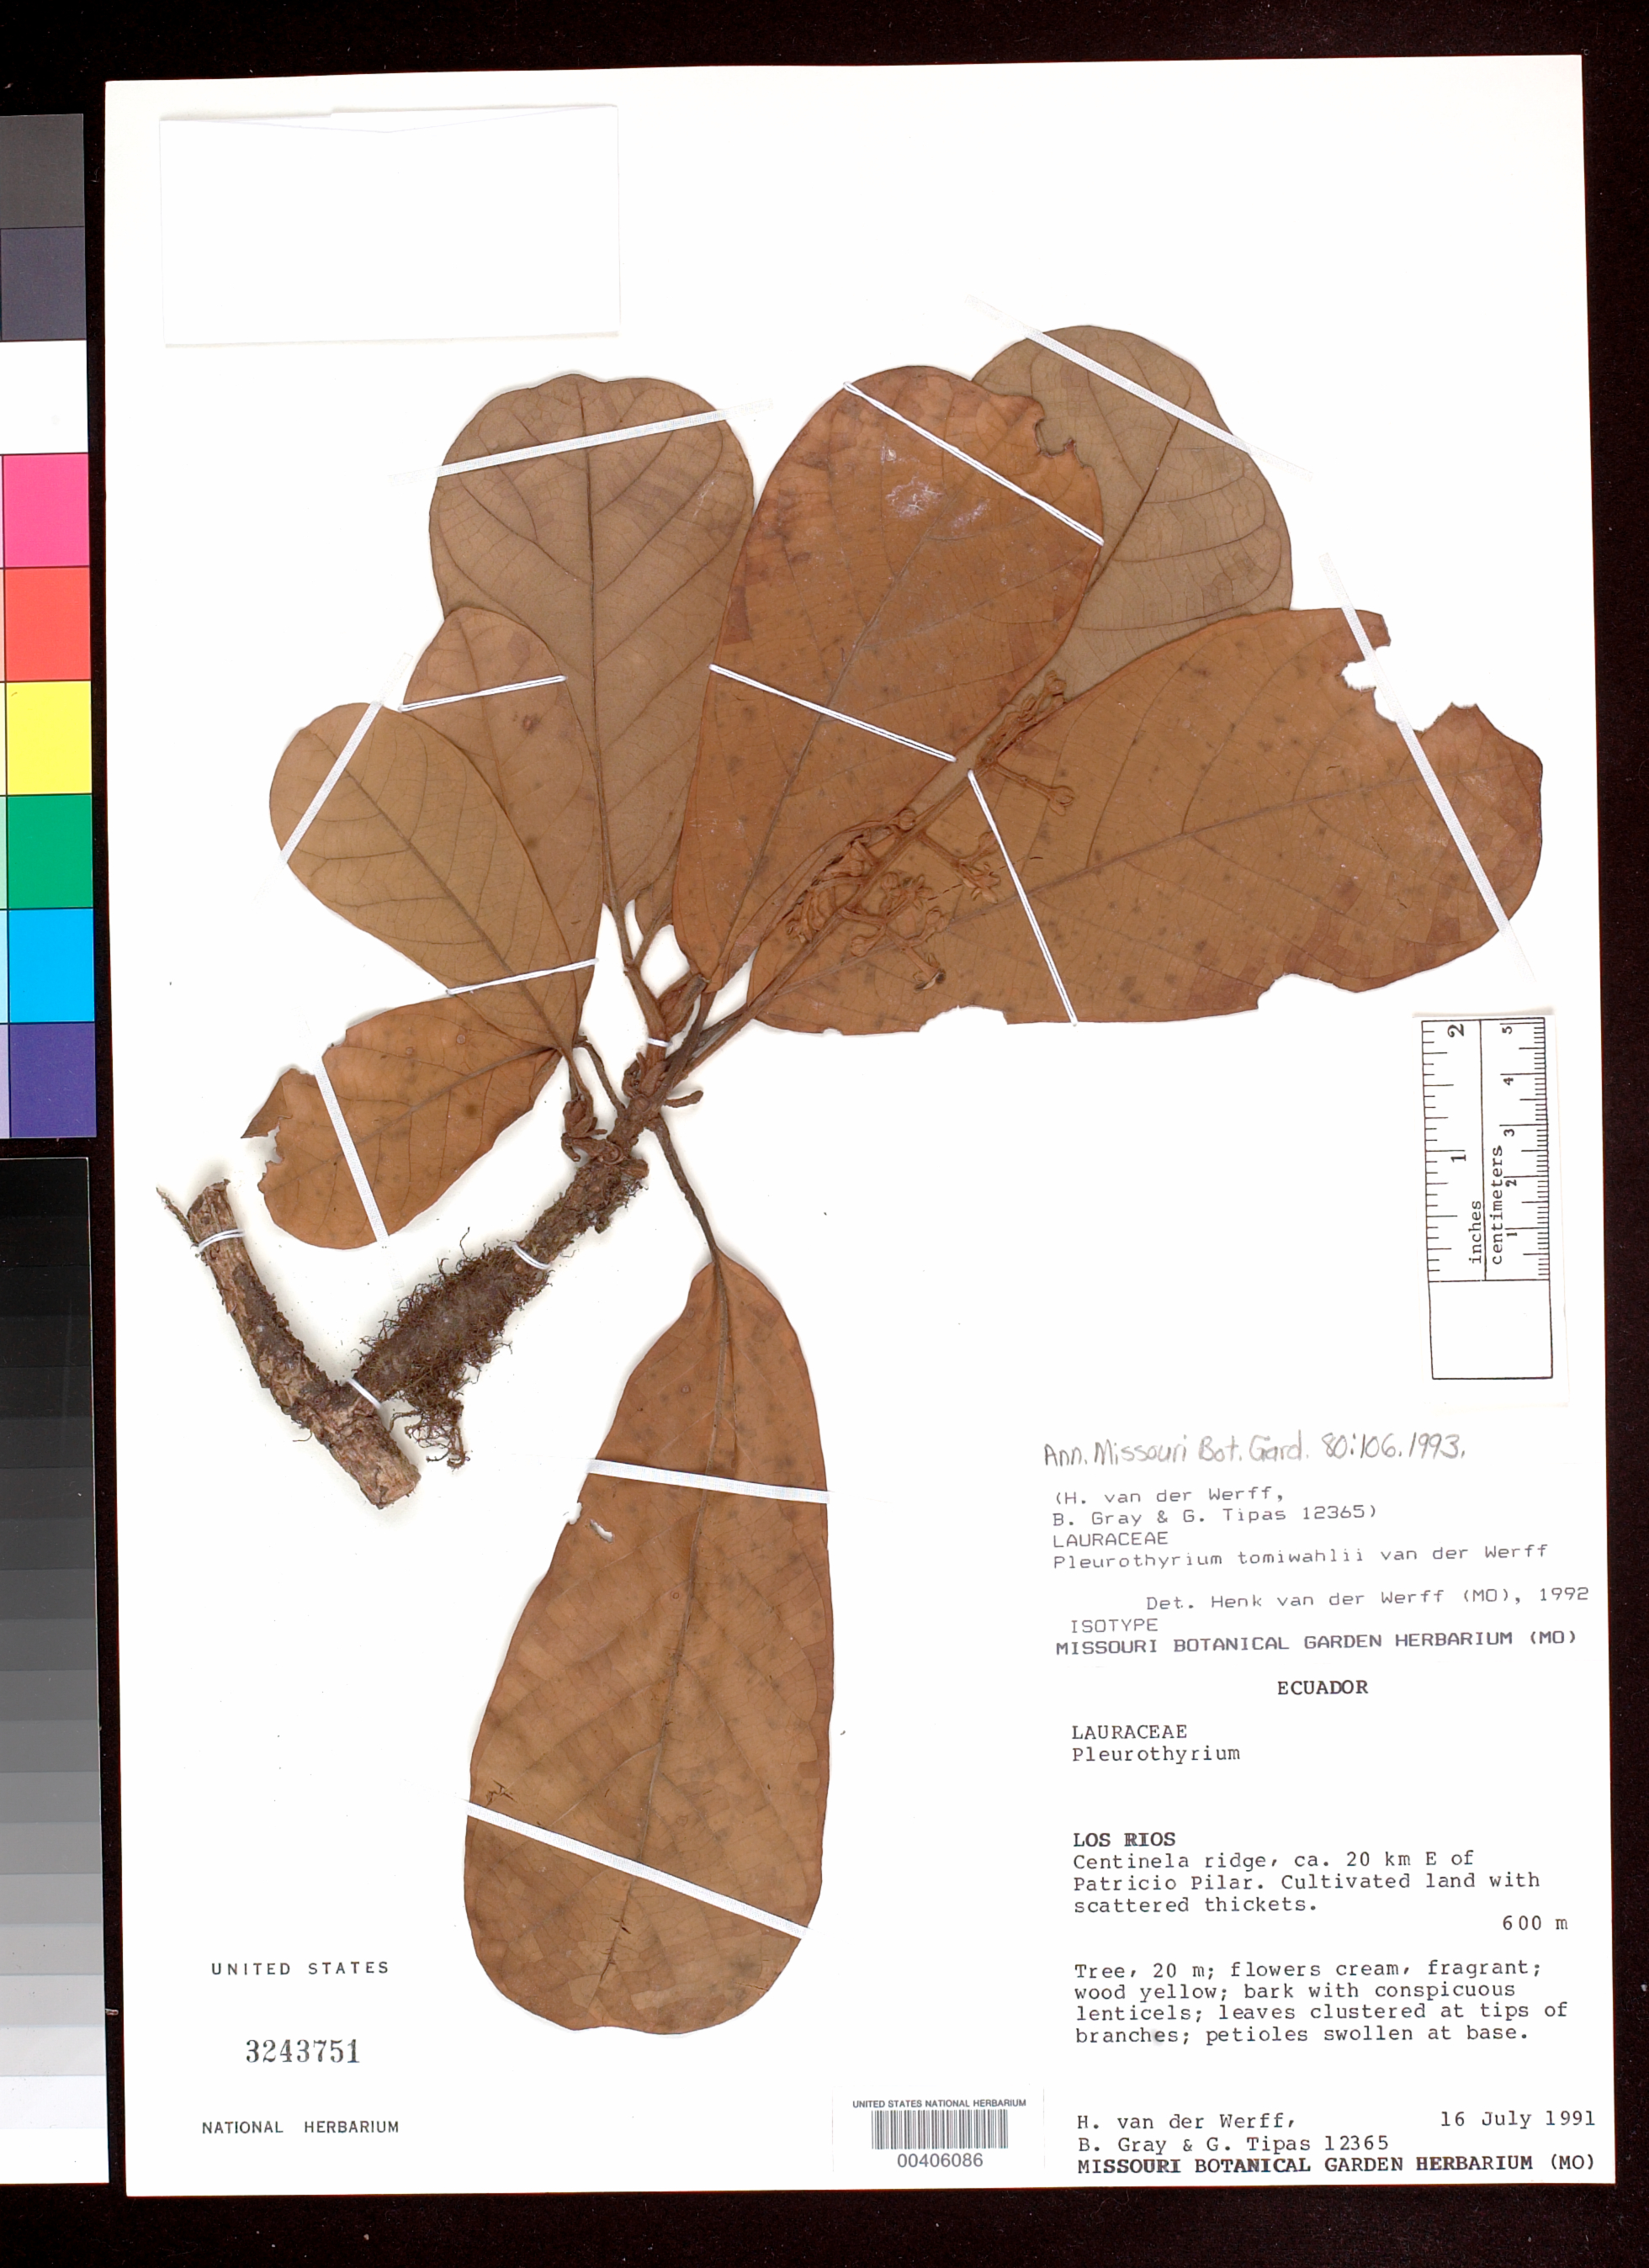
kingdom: Plantae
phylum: Tracheophyta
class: Magnoliopsida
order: Laurales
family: Lauraceae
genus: Pleurothyrium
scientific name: Pleurothyrium tomiwahlii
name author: van der Werff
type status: Isotype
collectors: H. van der Werff, B. Gray & G. Tipas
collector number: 12365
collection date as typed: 16 Jul 1991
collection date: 1991-07-16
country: Ecuador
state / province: Los Ríos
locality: Centinela Ridge, ca. 20 km E of Patricio Pilar.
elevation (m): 600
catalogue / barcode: US 3243751